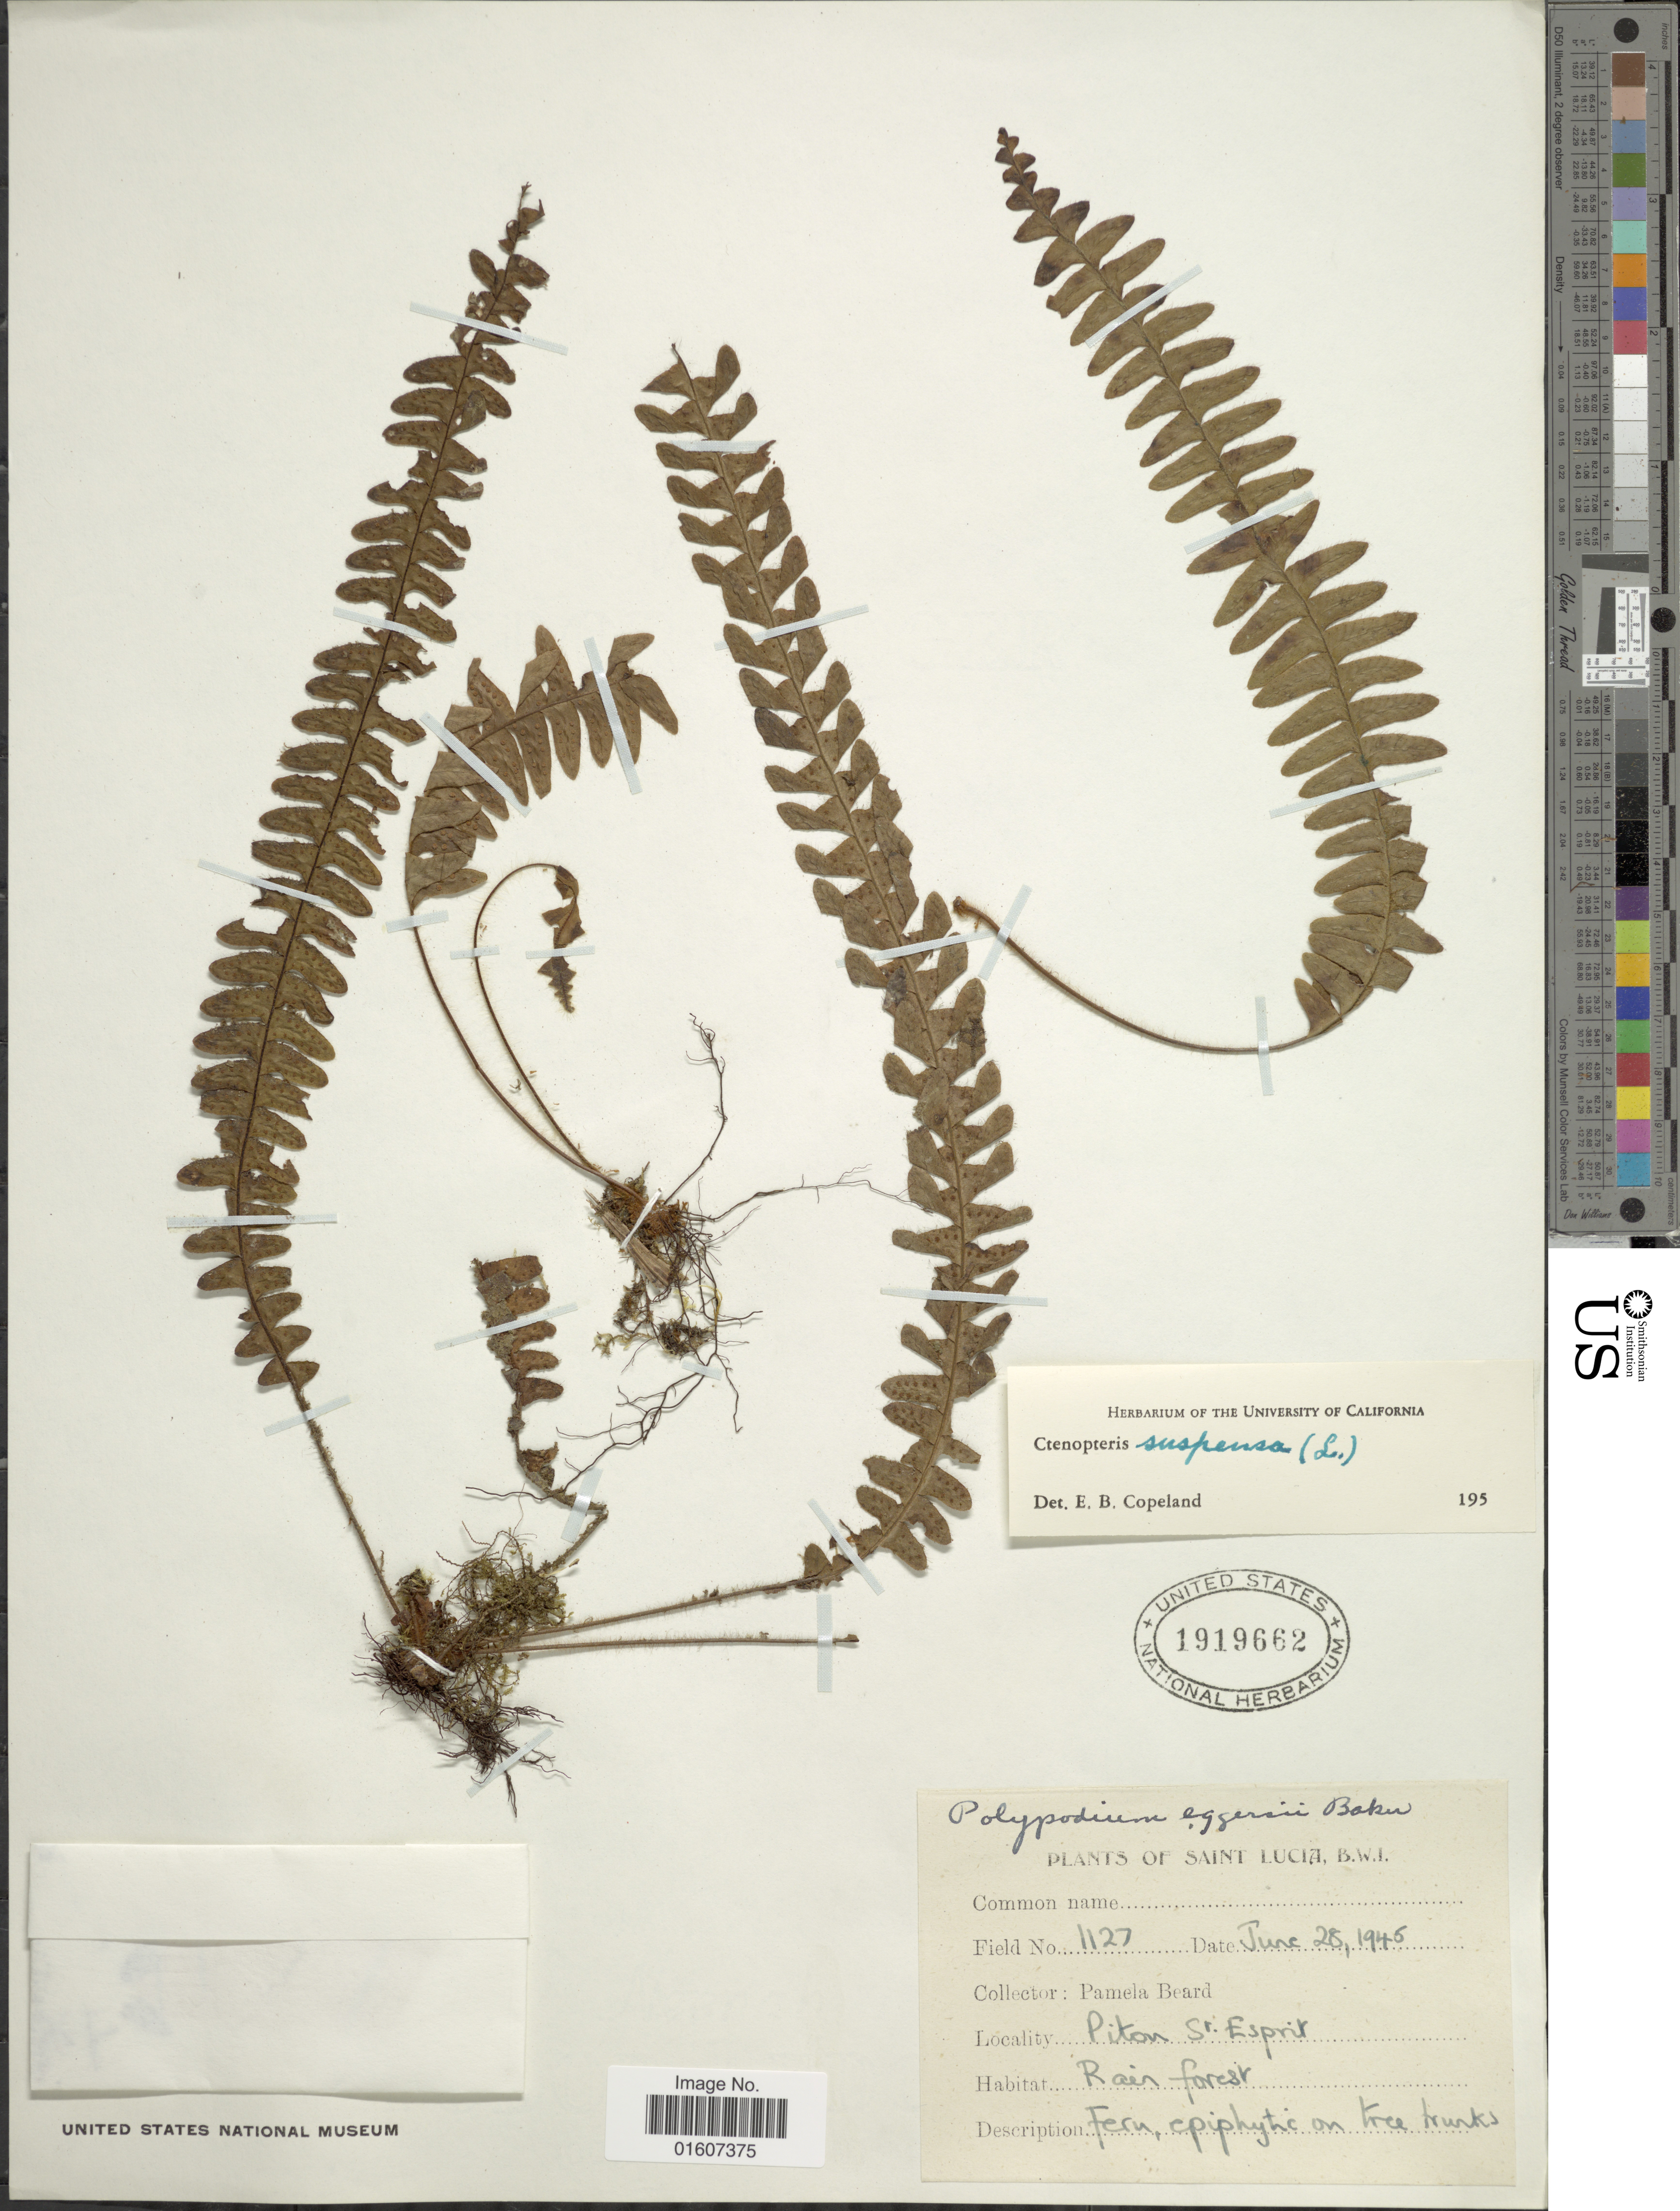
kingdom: Plantae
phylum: Tracheophyta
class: Polypodiopsida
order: Polypodiales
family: Polypodiaceae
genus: Terpsichore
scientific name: Terpsichore asplenifolia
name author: (L.) A.R. Sm.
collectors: P. Beard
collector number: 1127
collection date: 1945-06-28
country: St. Lucia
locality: B.W.I. Piton Sr. Espirit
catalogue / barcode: US 1919662